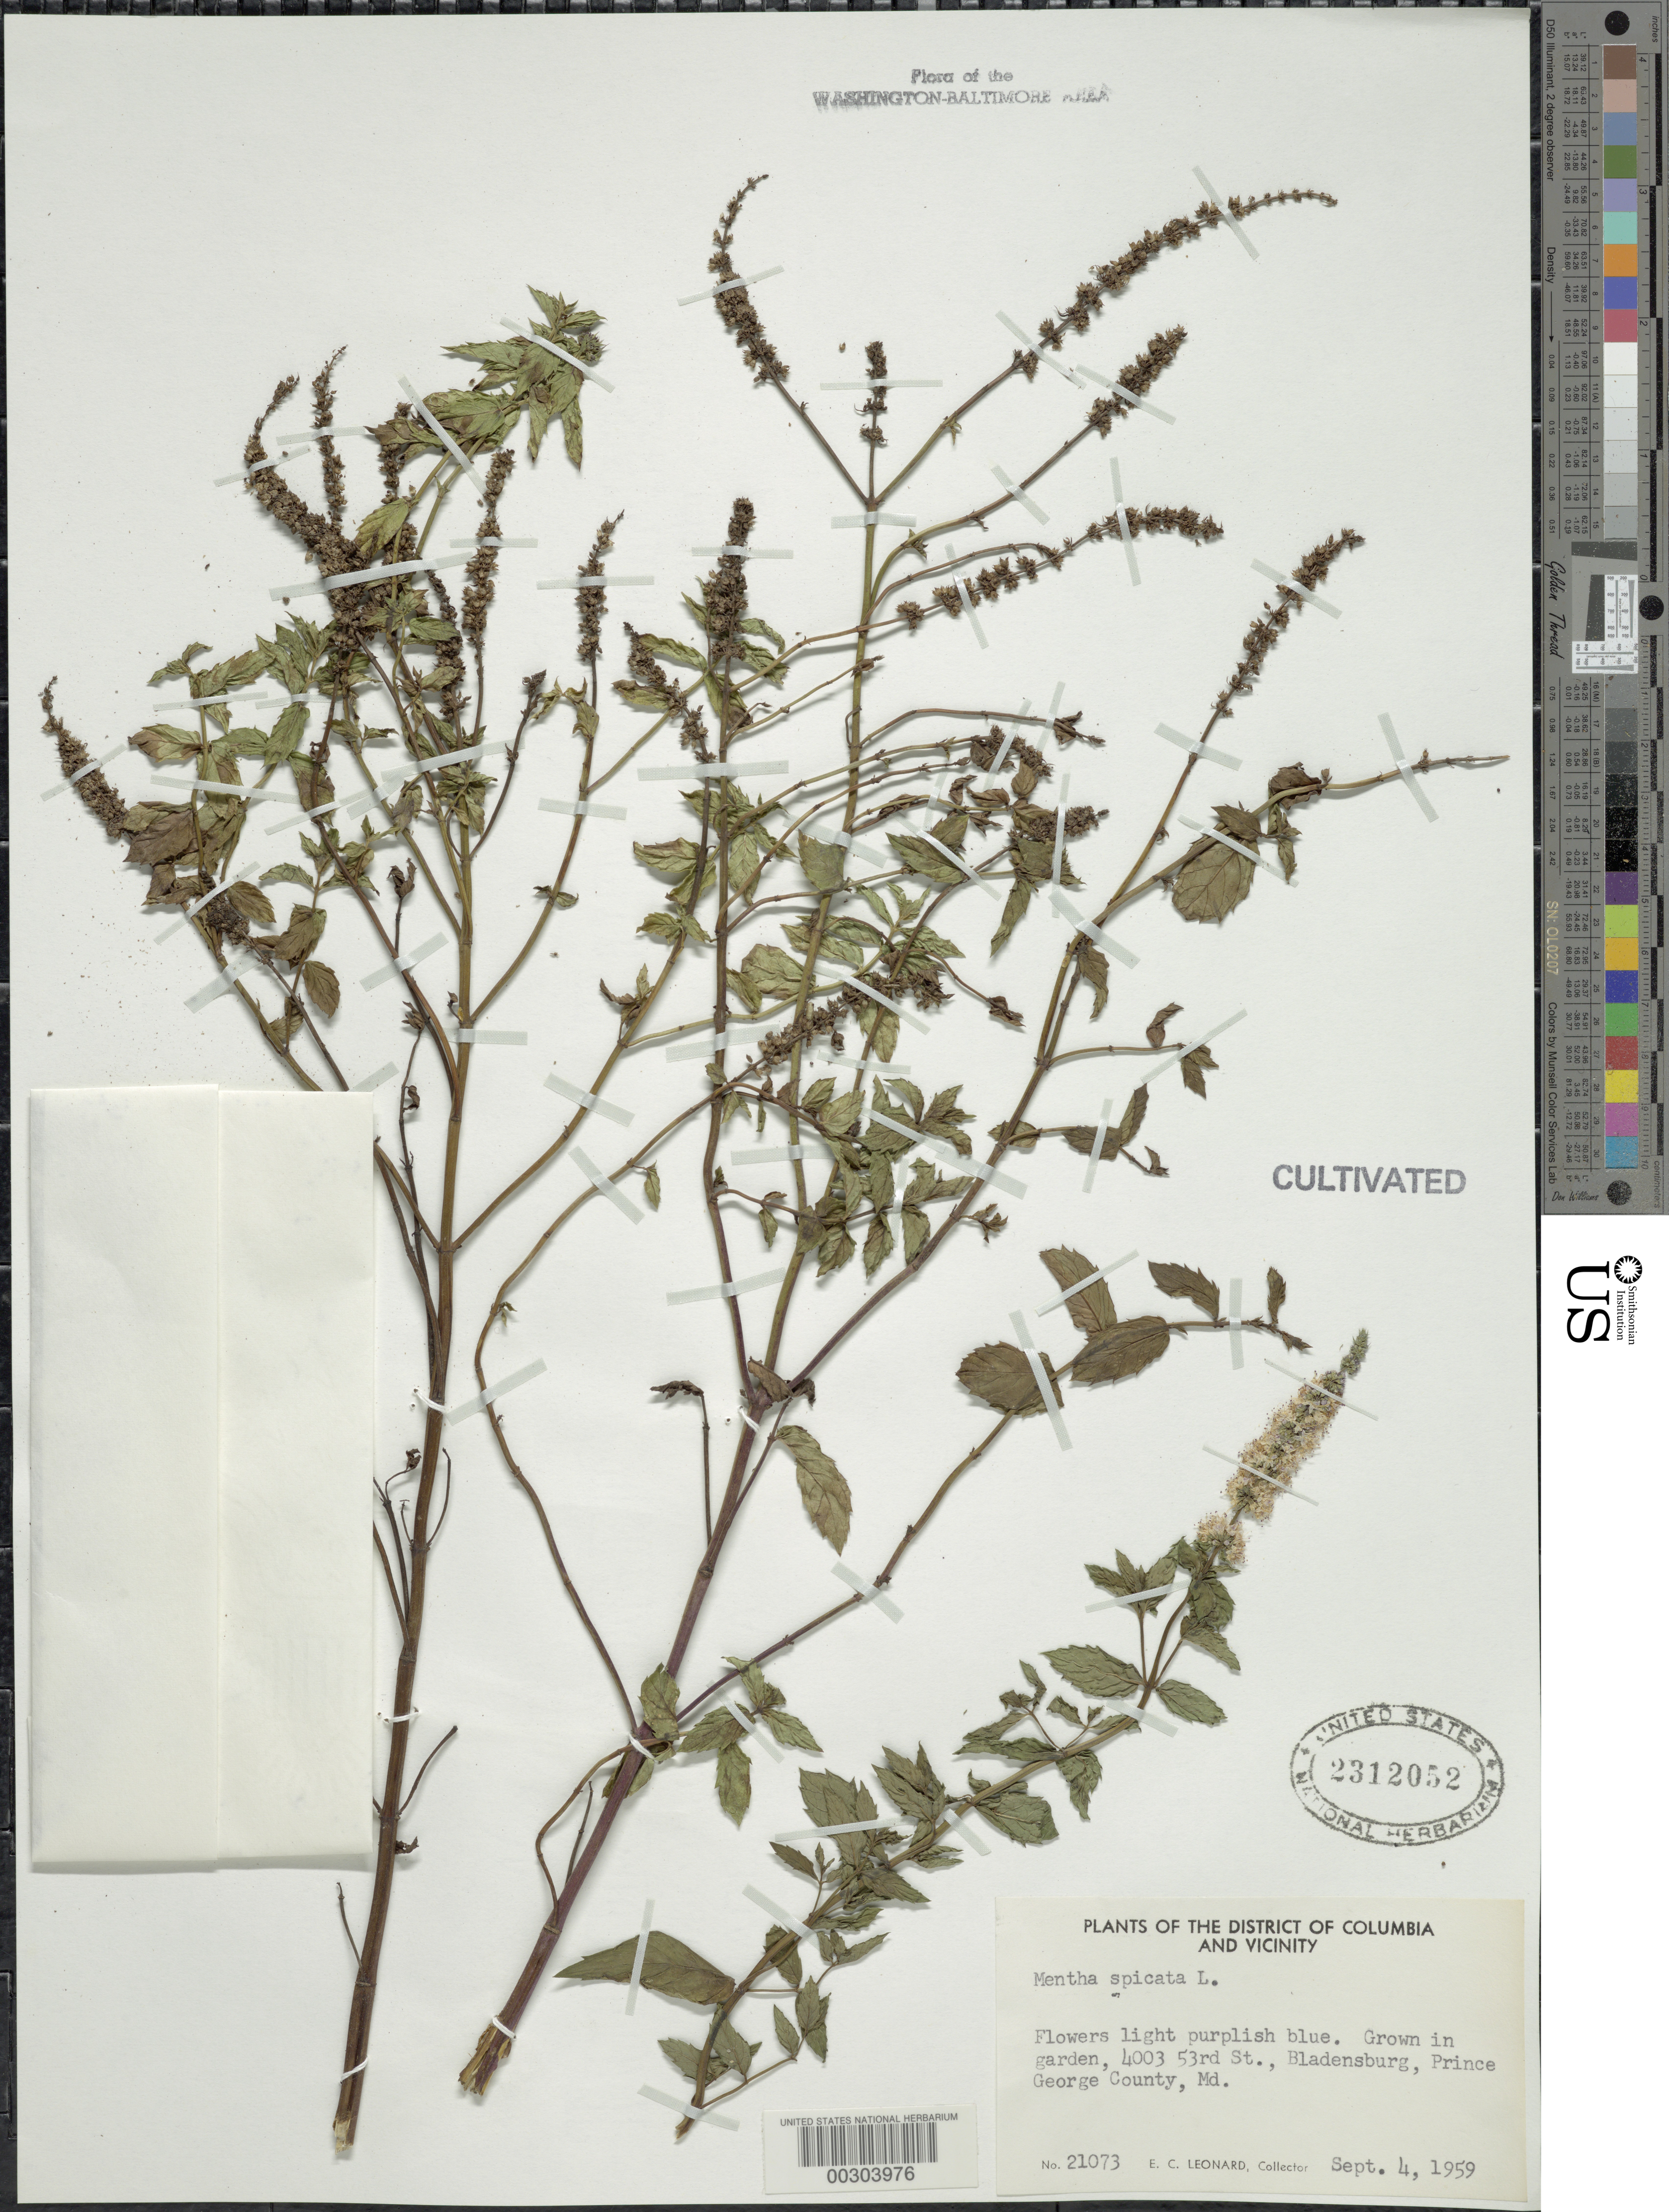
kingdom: Plantae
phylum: Tracheophyta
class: Magnoliopsida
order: Lamiales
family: Lamiaceae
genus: Mentha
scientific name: Mentha spicata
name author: L.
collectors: E. C. Leonard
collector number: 21073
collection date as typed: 04 Sep 1959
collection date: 1959-09-04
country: United States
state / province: Maryland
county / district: Prince George's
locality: Bladensburg, 4003 53 St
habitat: Garden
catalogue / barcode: US 2312052